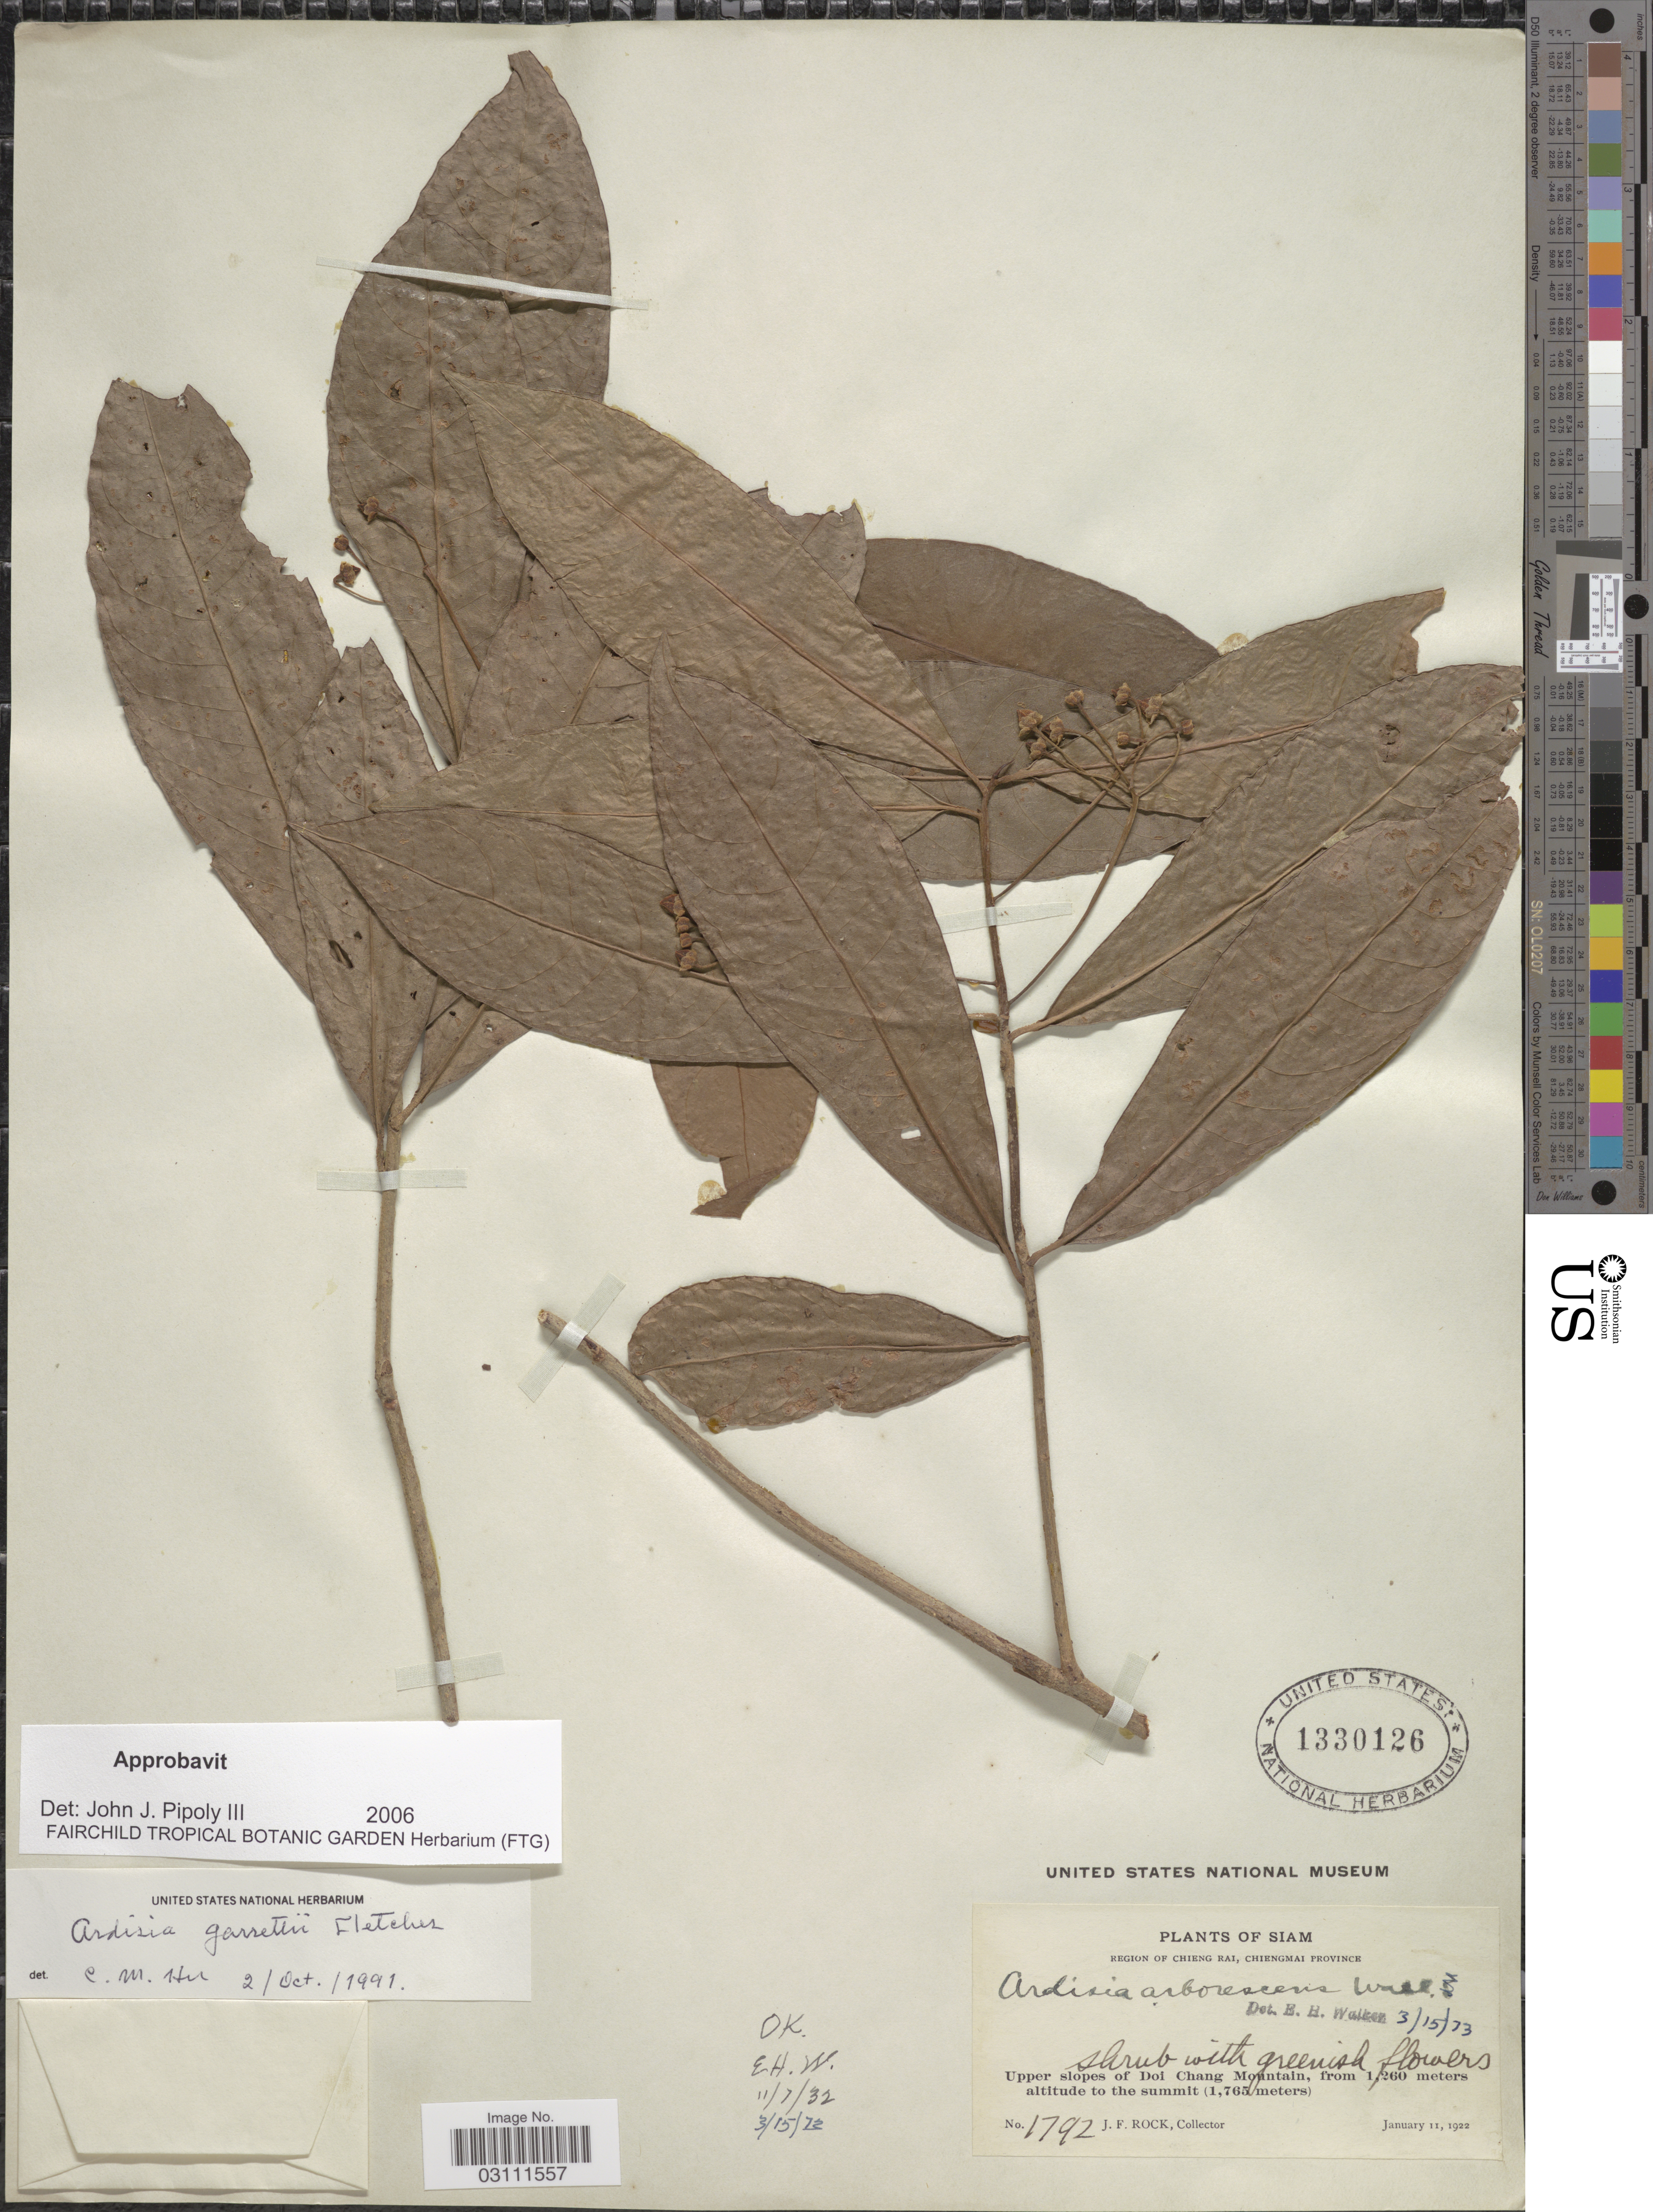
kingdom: Plantae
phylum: Tracheophyta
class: Magnoliopsida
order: Ericales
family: Primulaceae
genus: Ardisia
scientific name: Ardisia garrettii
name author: H.R. Fletcher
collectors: J. Rock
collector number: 1792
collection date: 1922-01-11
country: Thailand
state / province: Chiang Mai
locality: Siam, Region of Chieng Rai, Chiengmai Province, Upper slopes of Doi Chang Mountain.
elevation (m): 1260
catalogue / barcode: US 1330126